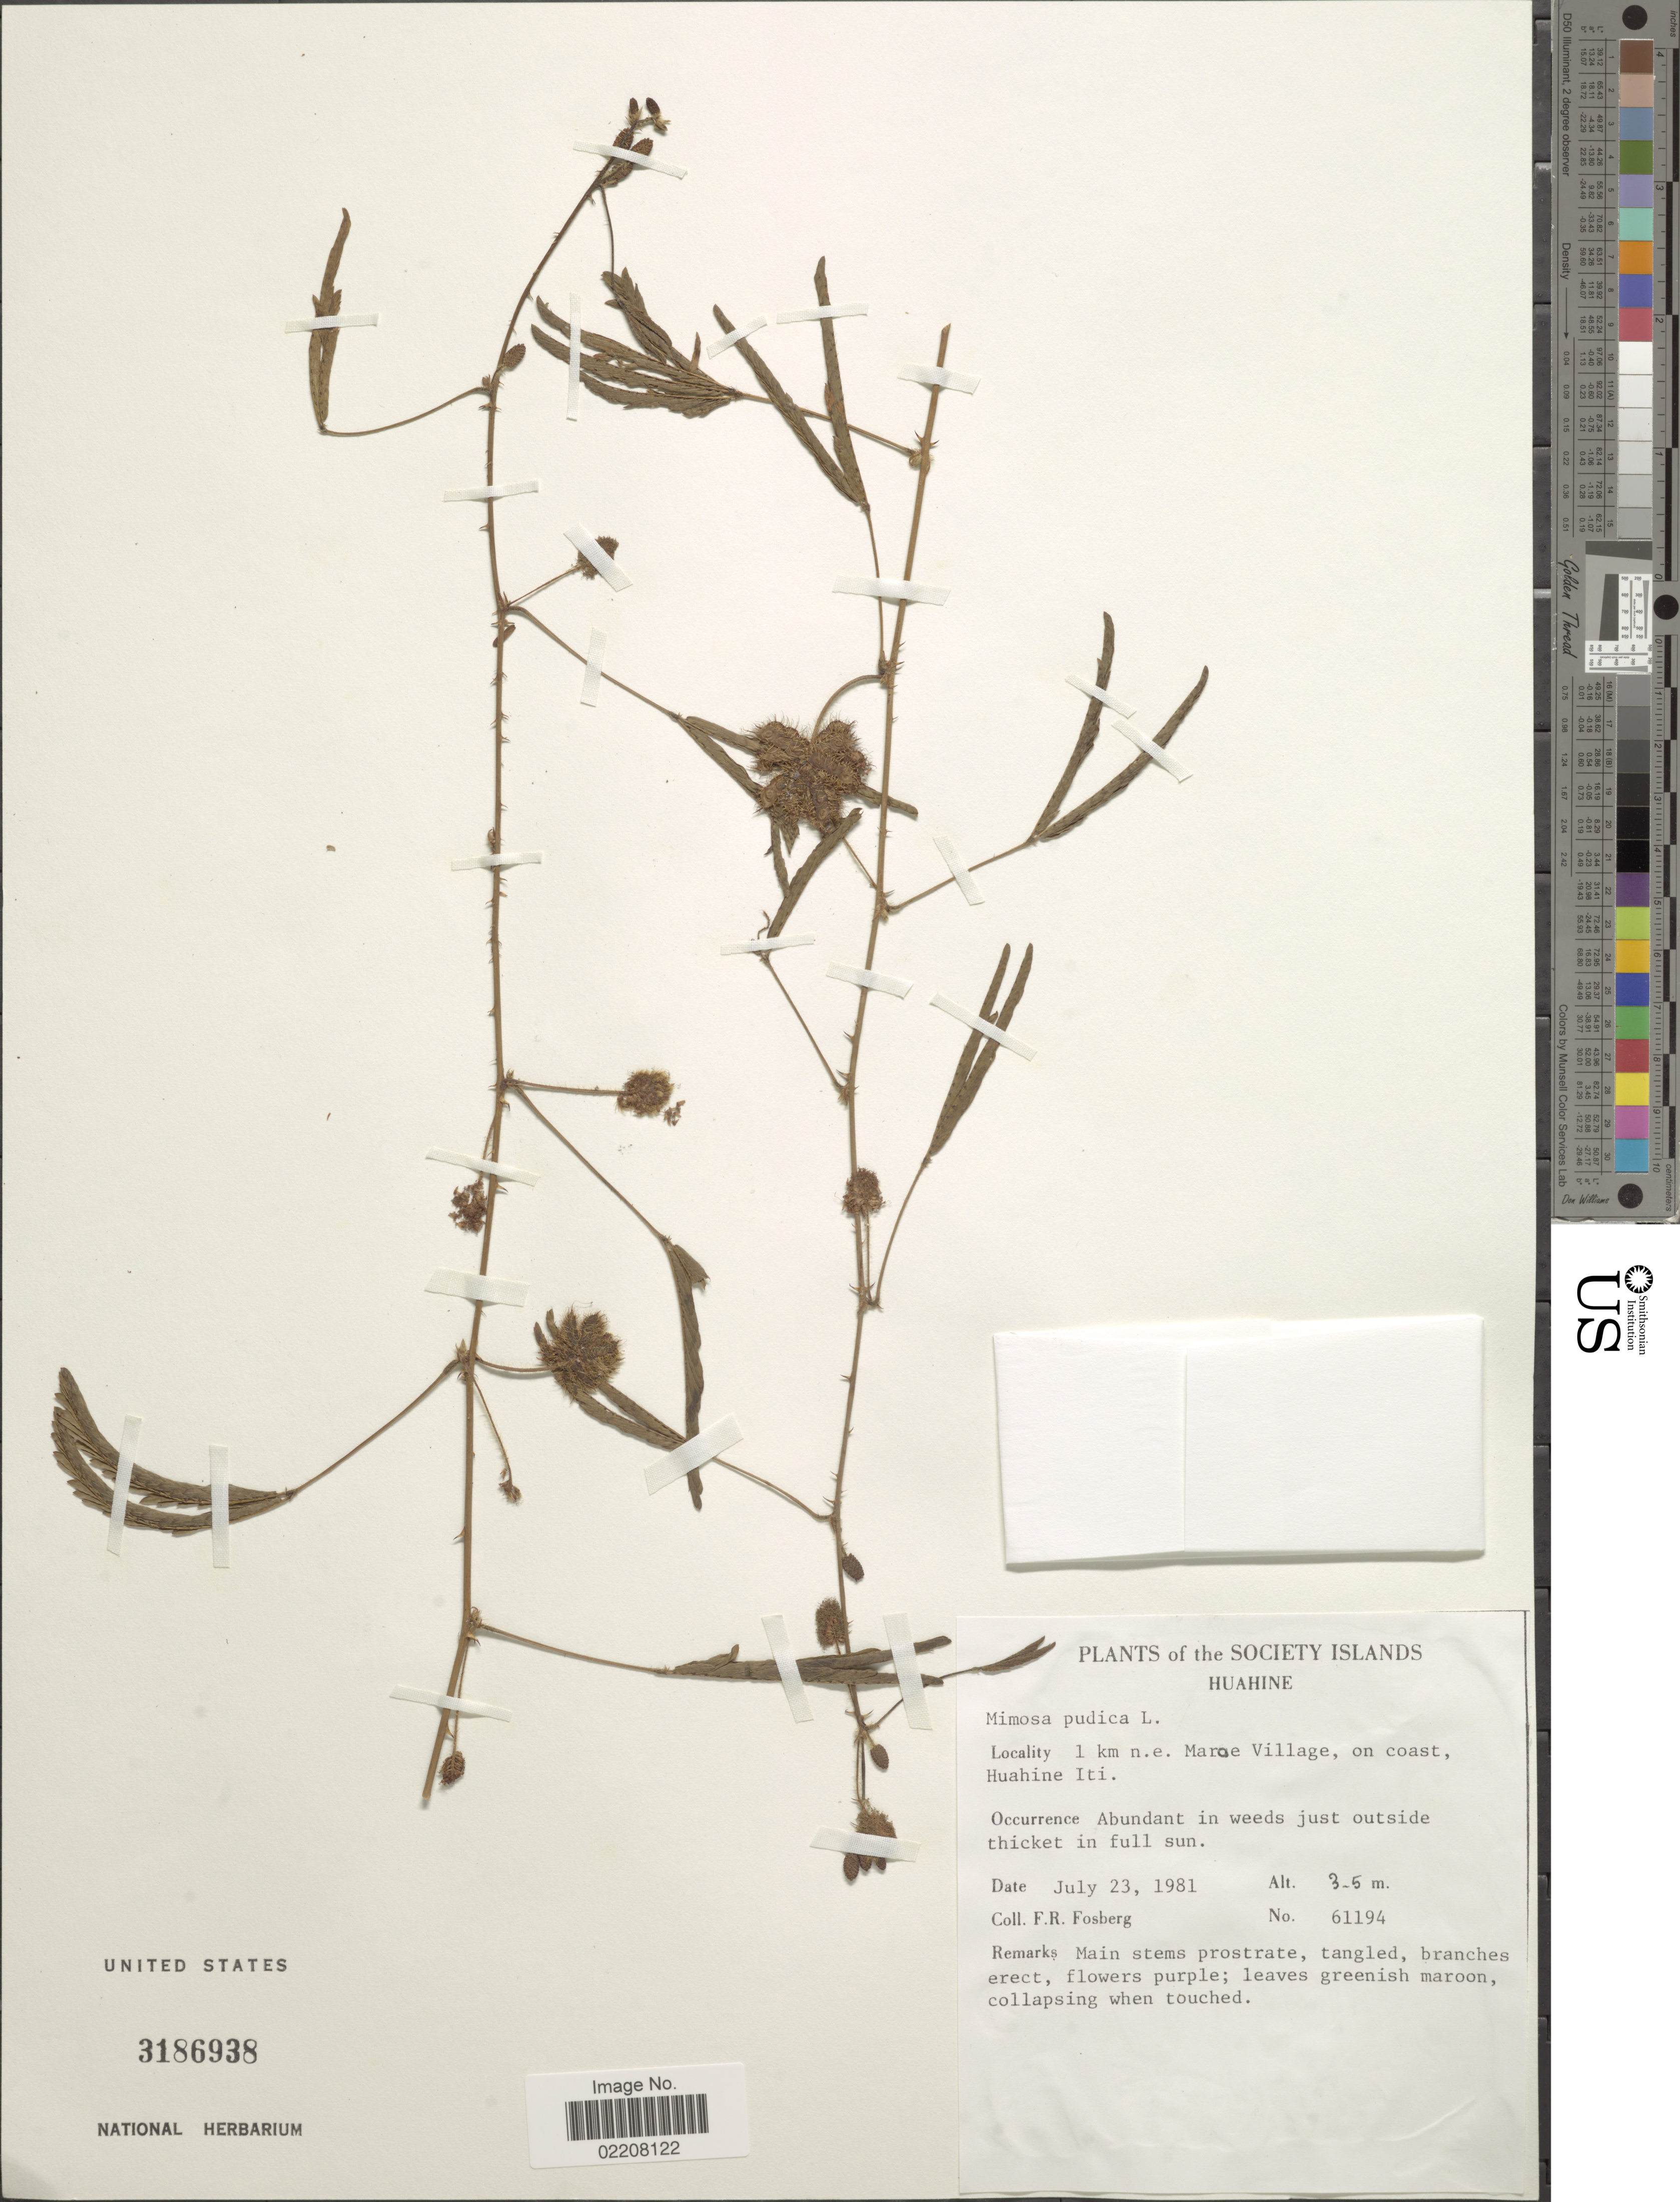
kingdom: Plantae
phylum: Tracheophyta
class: Magnoliopsida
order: Fabales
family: Fabaceae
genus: Mimosa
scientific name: Mimosa pudica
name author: L.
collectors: F. R. Fosberg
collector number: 61194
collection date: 1981-07-23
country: French Polynesia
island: Huahine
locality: Society Islands. Huahine. 1 km. n.e. Maroe Village, on coast, Huahine Iti.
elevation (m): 3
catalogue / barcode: US 3186938